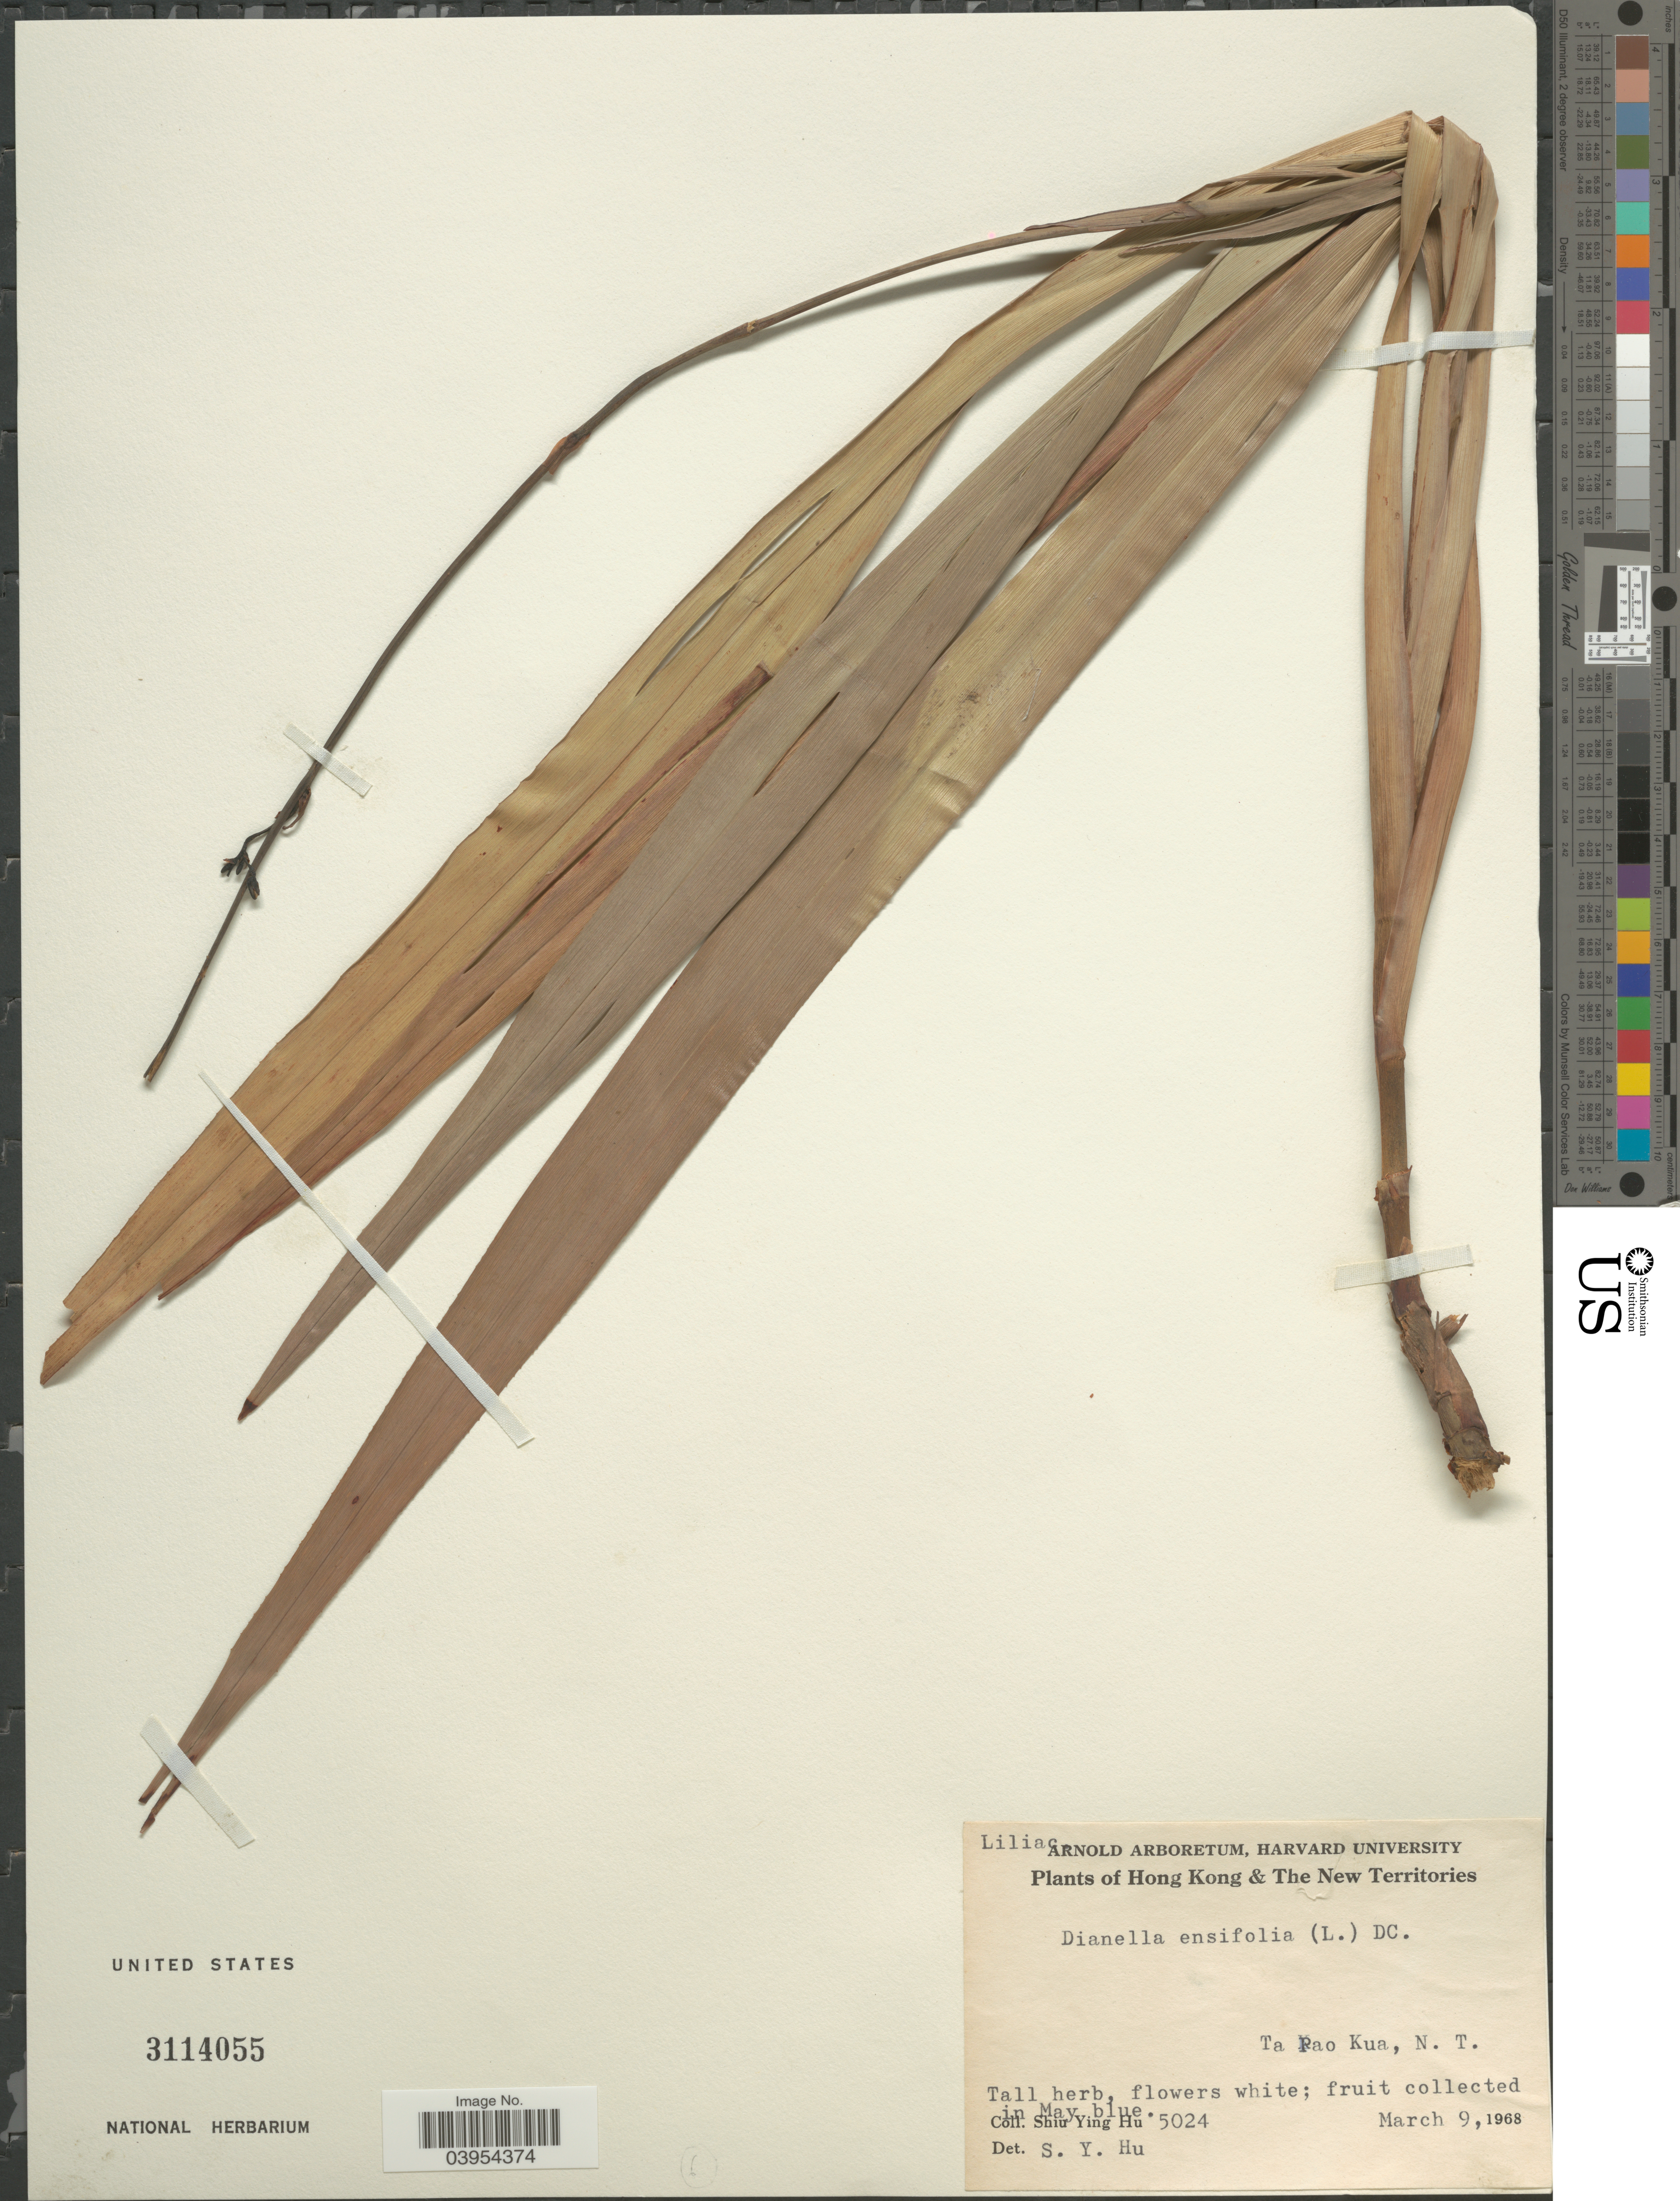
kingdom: Plantae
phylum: Tracheophyta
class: Liliopsida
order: Asparagales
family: Asphodelaceae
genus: Dianella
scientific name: Dianella ensifolia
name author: (L.) DC.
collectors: S. Y. Hu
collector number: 5024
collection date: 1968-03-09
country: China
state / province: Hong Kong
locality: Hong Kong & The New Territories. Ta Pao Kua, N. T.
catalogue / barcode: US 3114055